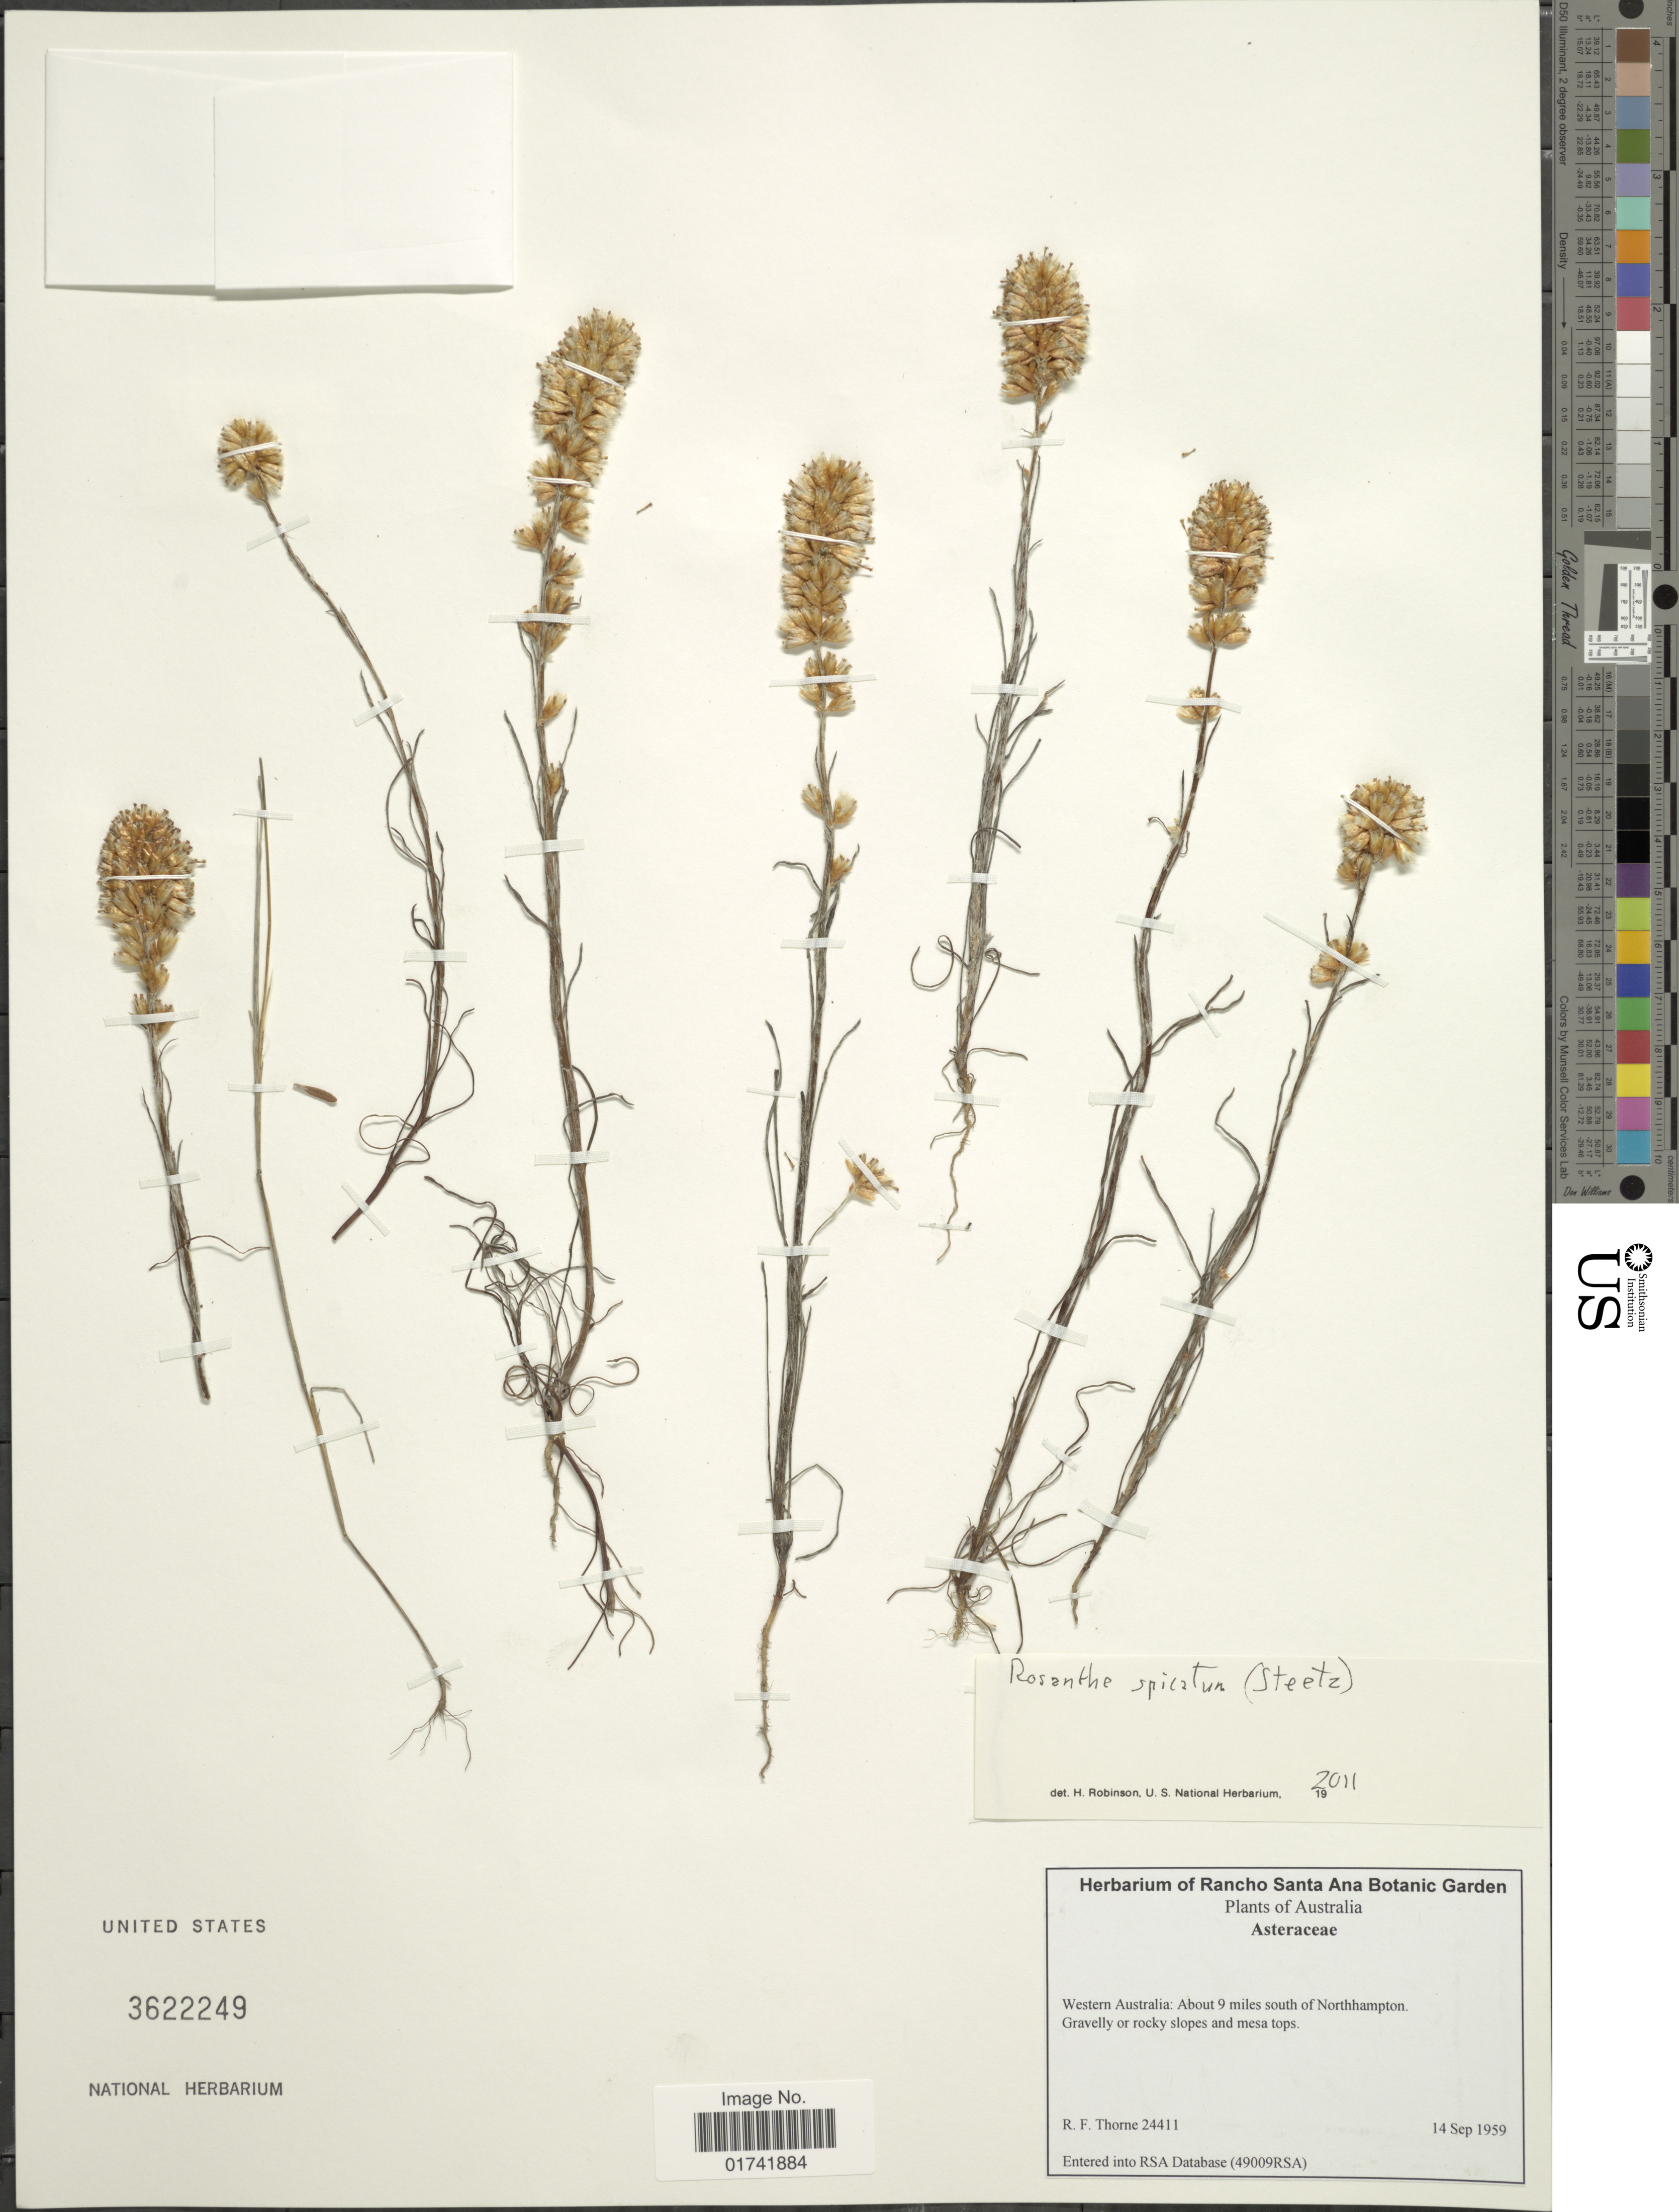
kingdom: Plantae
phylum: Tracheophyta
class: Magnoliopsida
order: Asterales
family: Asteraceae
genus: Rhodanthe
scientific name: Rhodanthe spicata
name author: (Steetz) Paul G. Wilson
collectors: R. F. Thorne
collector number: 24411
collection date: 1959-09-14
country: Australia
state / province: Western Australia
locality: About 9 miles south of Northhampton, gravelly or rocky slopes on mesa tops.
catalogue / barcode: US 3622249